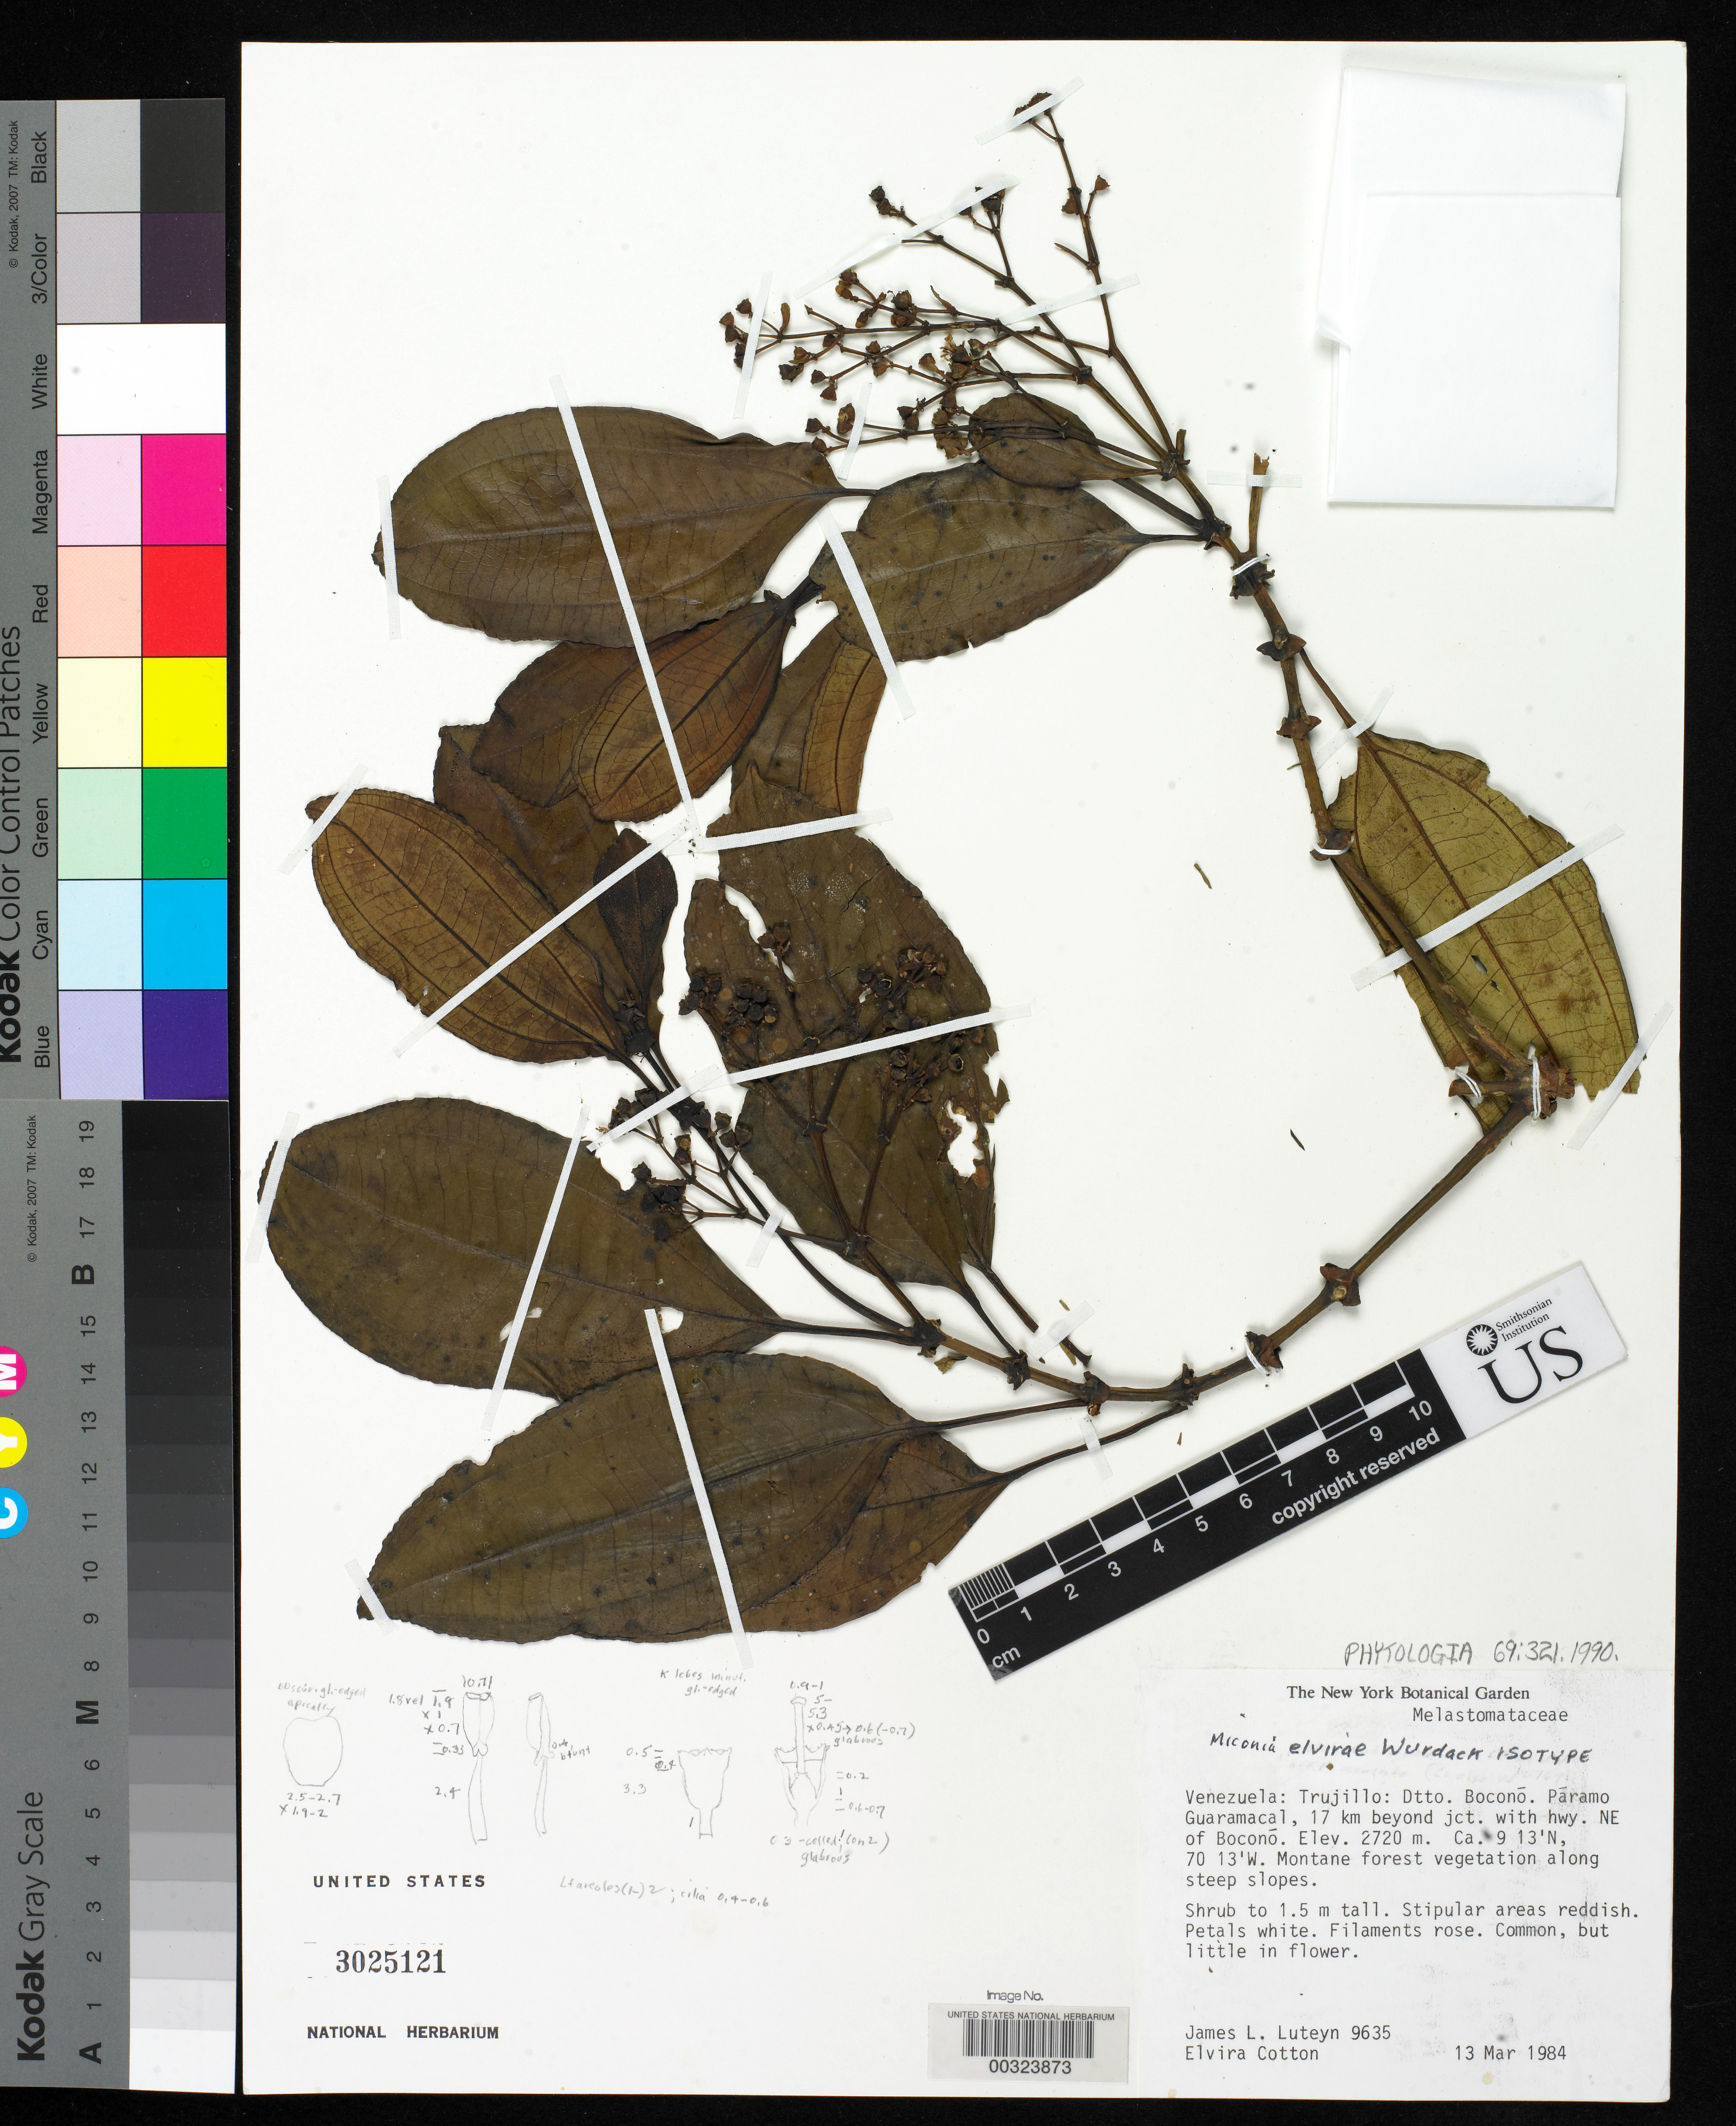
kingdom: Plantae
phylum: Tracheophyta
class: Magnoliopsida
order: Myrtales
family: Melastomataceae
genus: Miconia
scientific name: Miconia elvirae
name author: Wurdack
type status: Isotype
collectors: J. L. Luteyn & E. Cotton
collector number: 9635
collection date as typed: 13 Mar 1984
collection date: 1984-03-13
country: Venezuela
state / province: Trujillo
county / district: Boconó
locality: Paramo de Guaramacal, 17 km beyond junction with highway NE of Boconó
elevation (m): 2720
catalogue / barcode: US 3025121